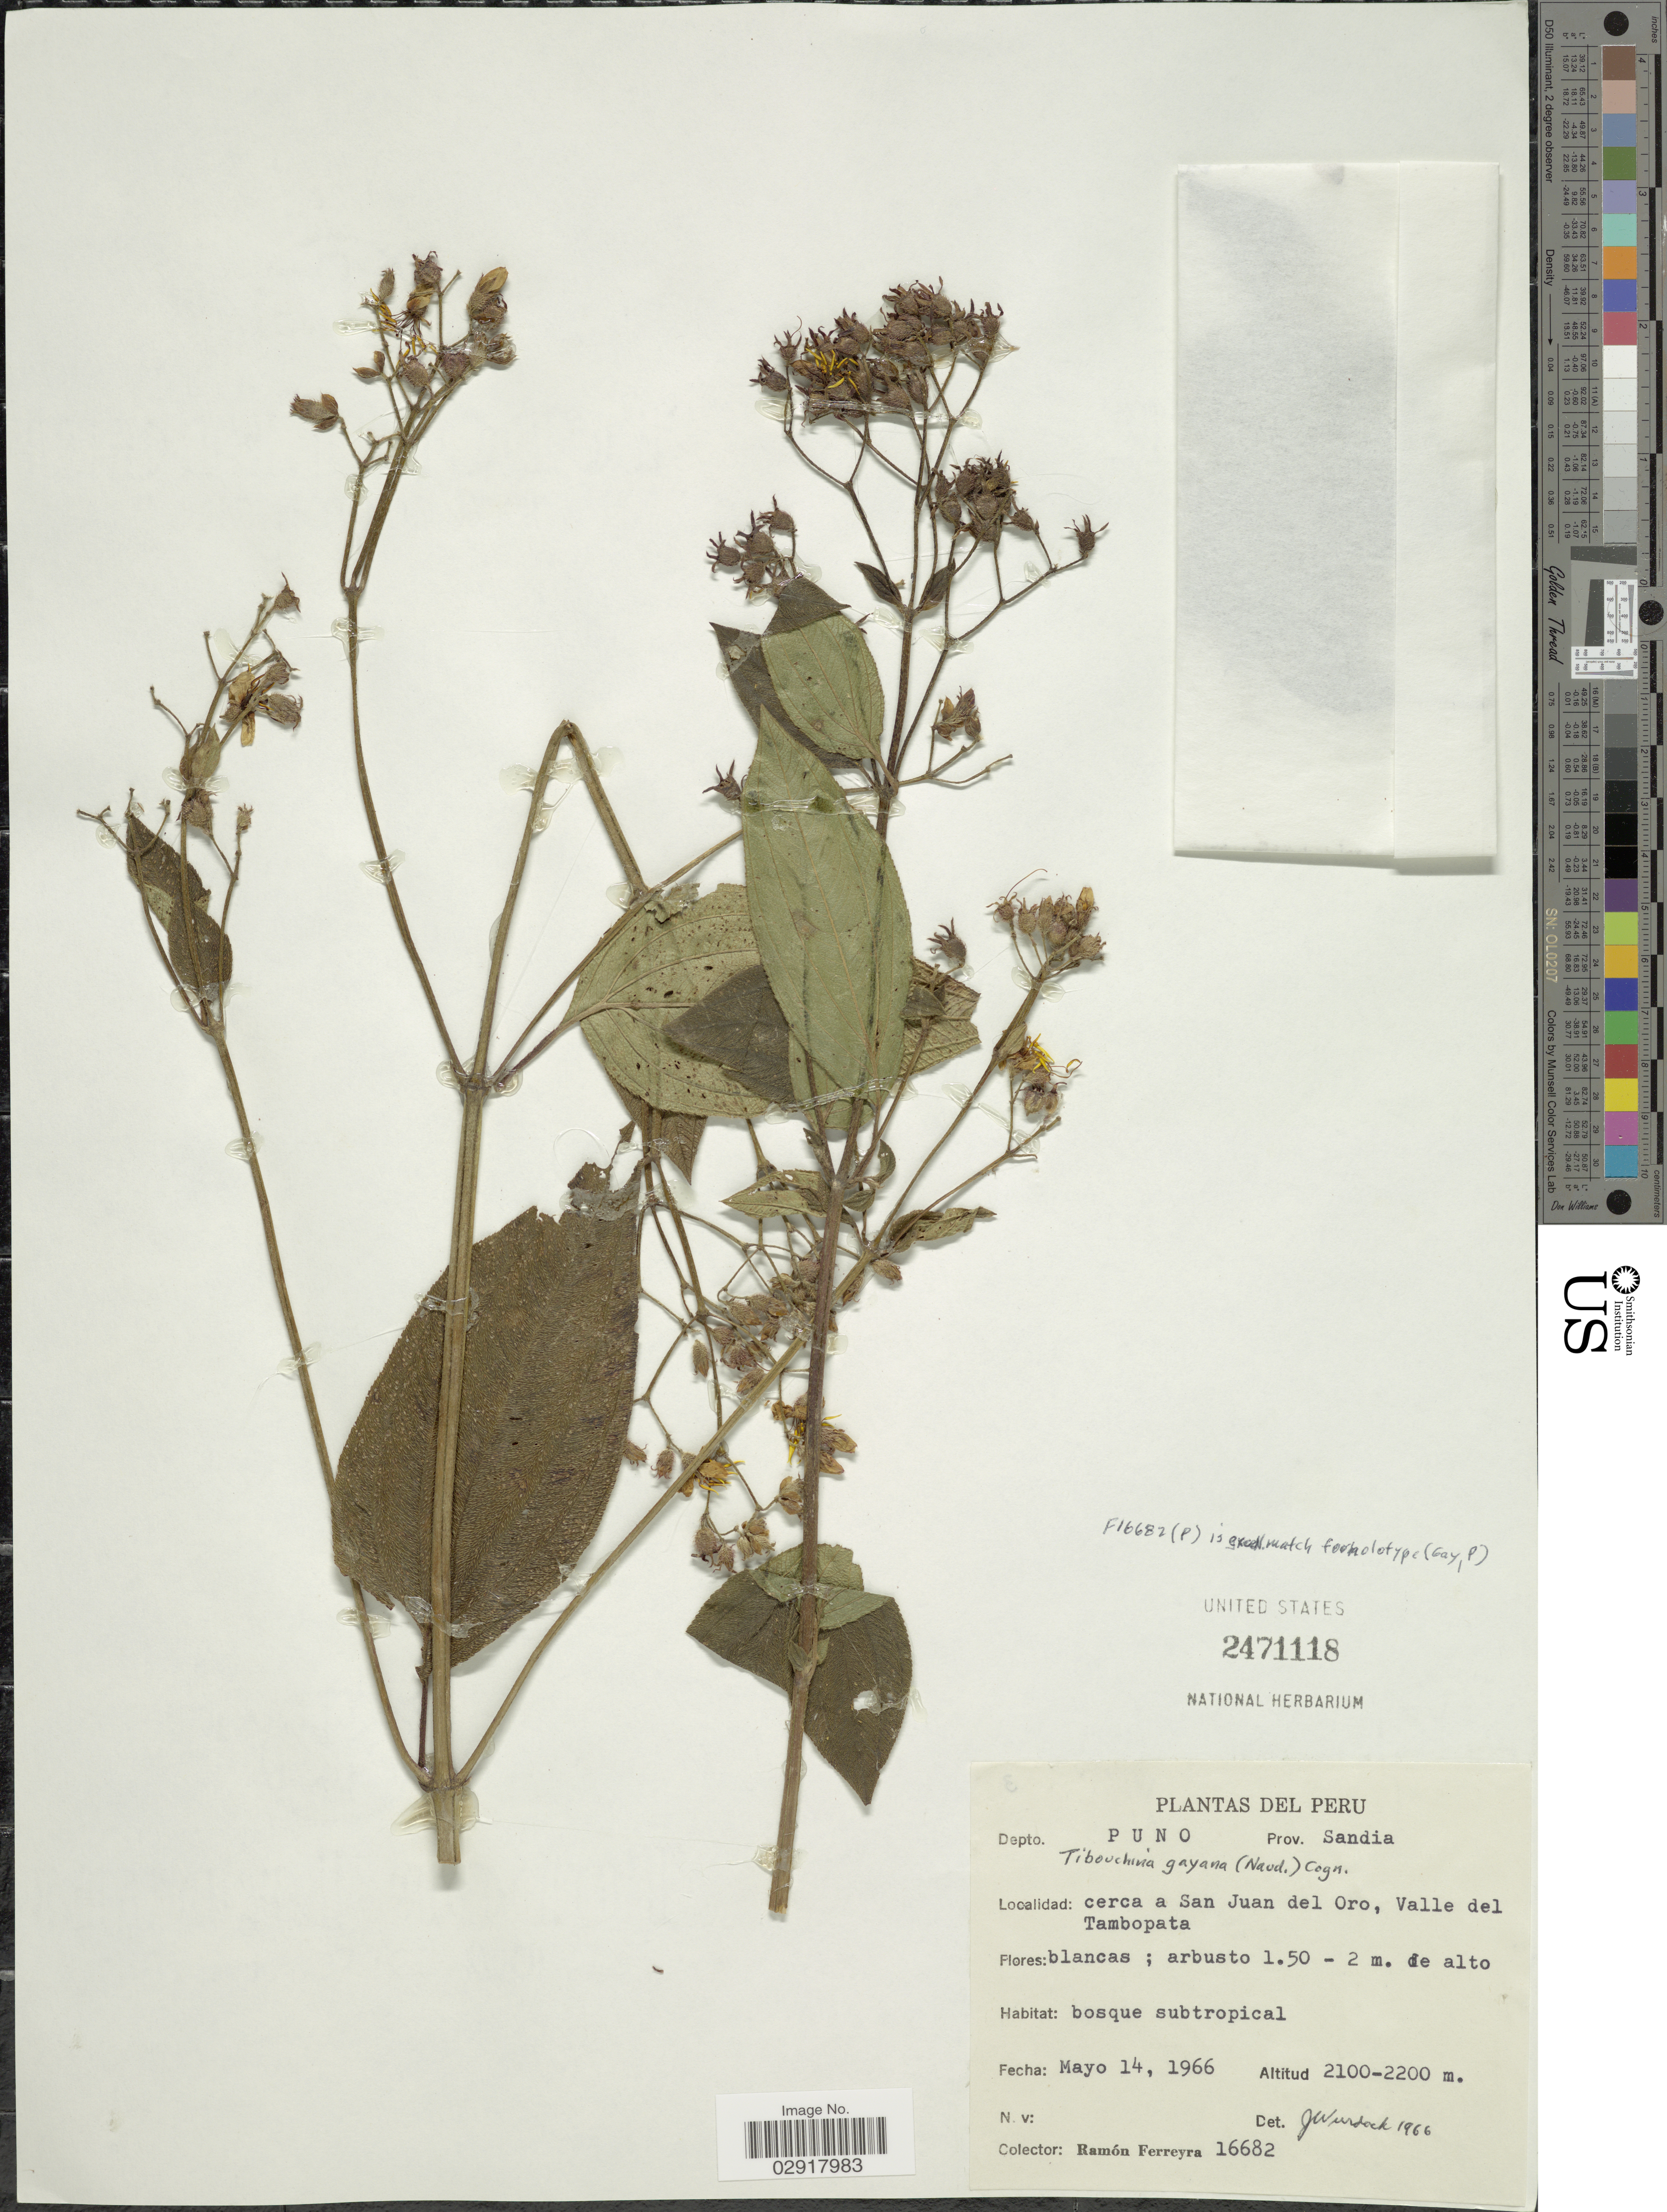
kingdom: Plantae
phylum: Tracheophyta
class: Magnoliopsida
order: Myrtales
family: Melastomataceae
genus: Chaetogastra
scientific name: Chaetogastra gayana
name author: (Naudin) P.J.F. Guim. & Michelang.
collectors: R. A. Ferreyra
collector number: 16682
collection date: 1966-05-14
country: Peru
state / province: Puno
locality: Depto. Puno Prov. Sandia, cerca a San Juan del Oro, Valle del Tambopata.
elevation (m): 2100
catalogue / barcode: US 2471118